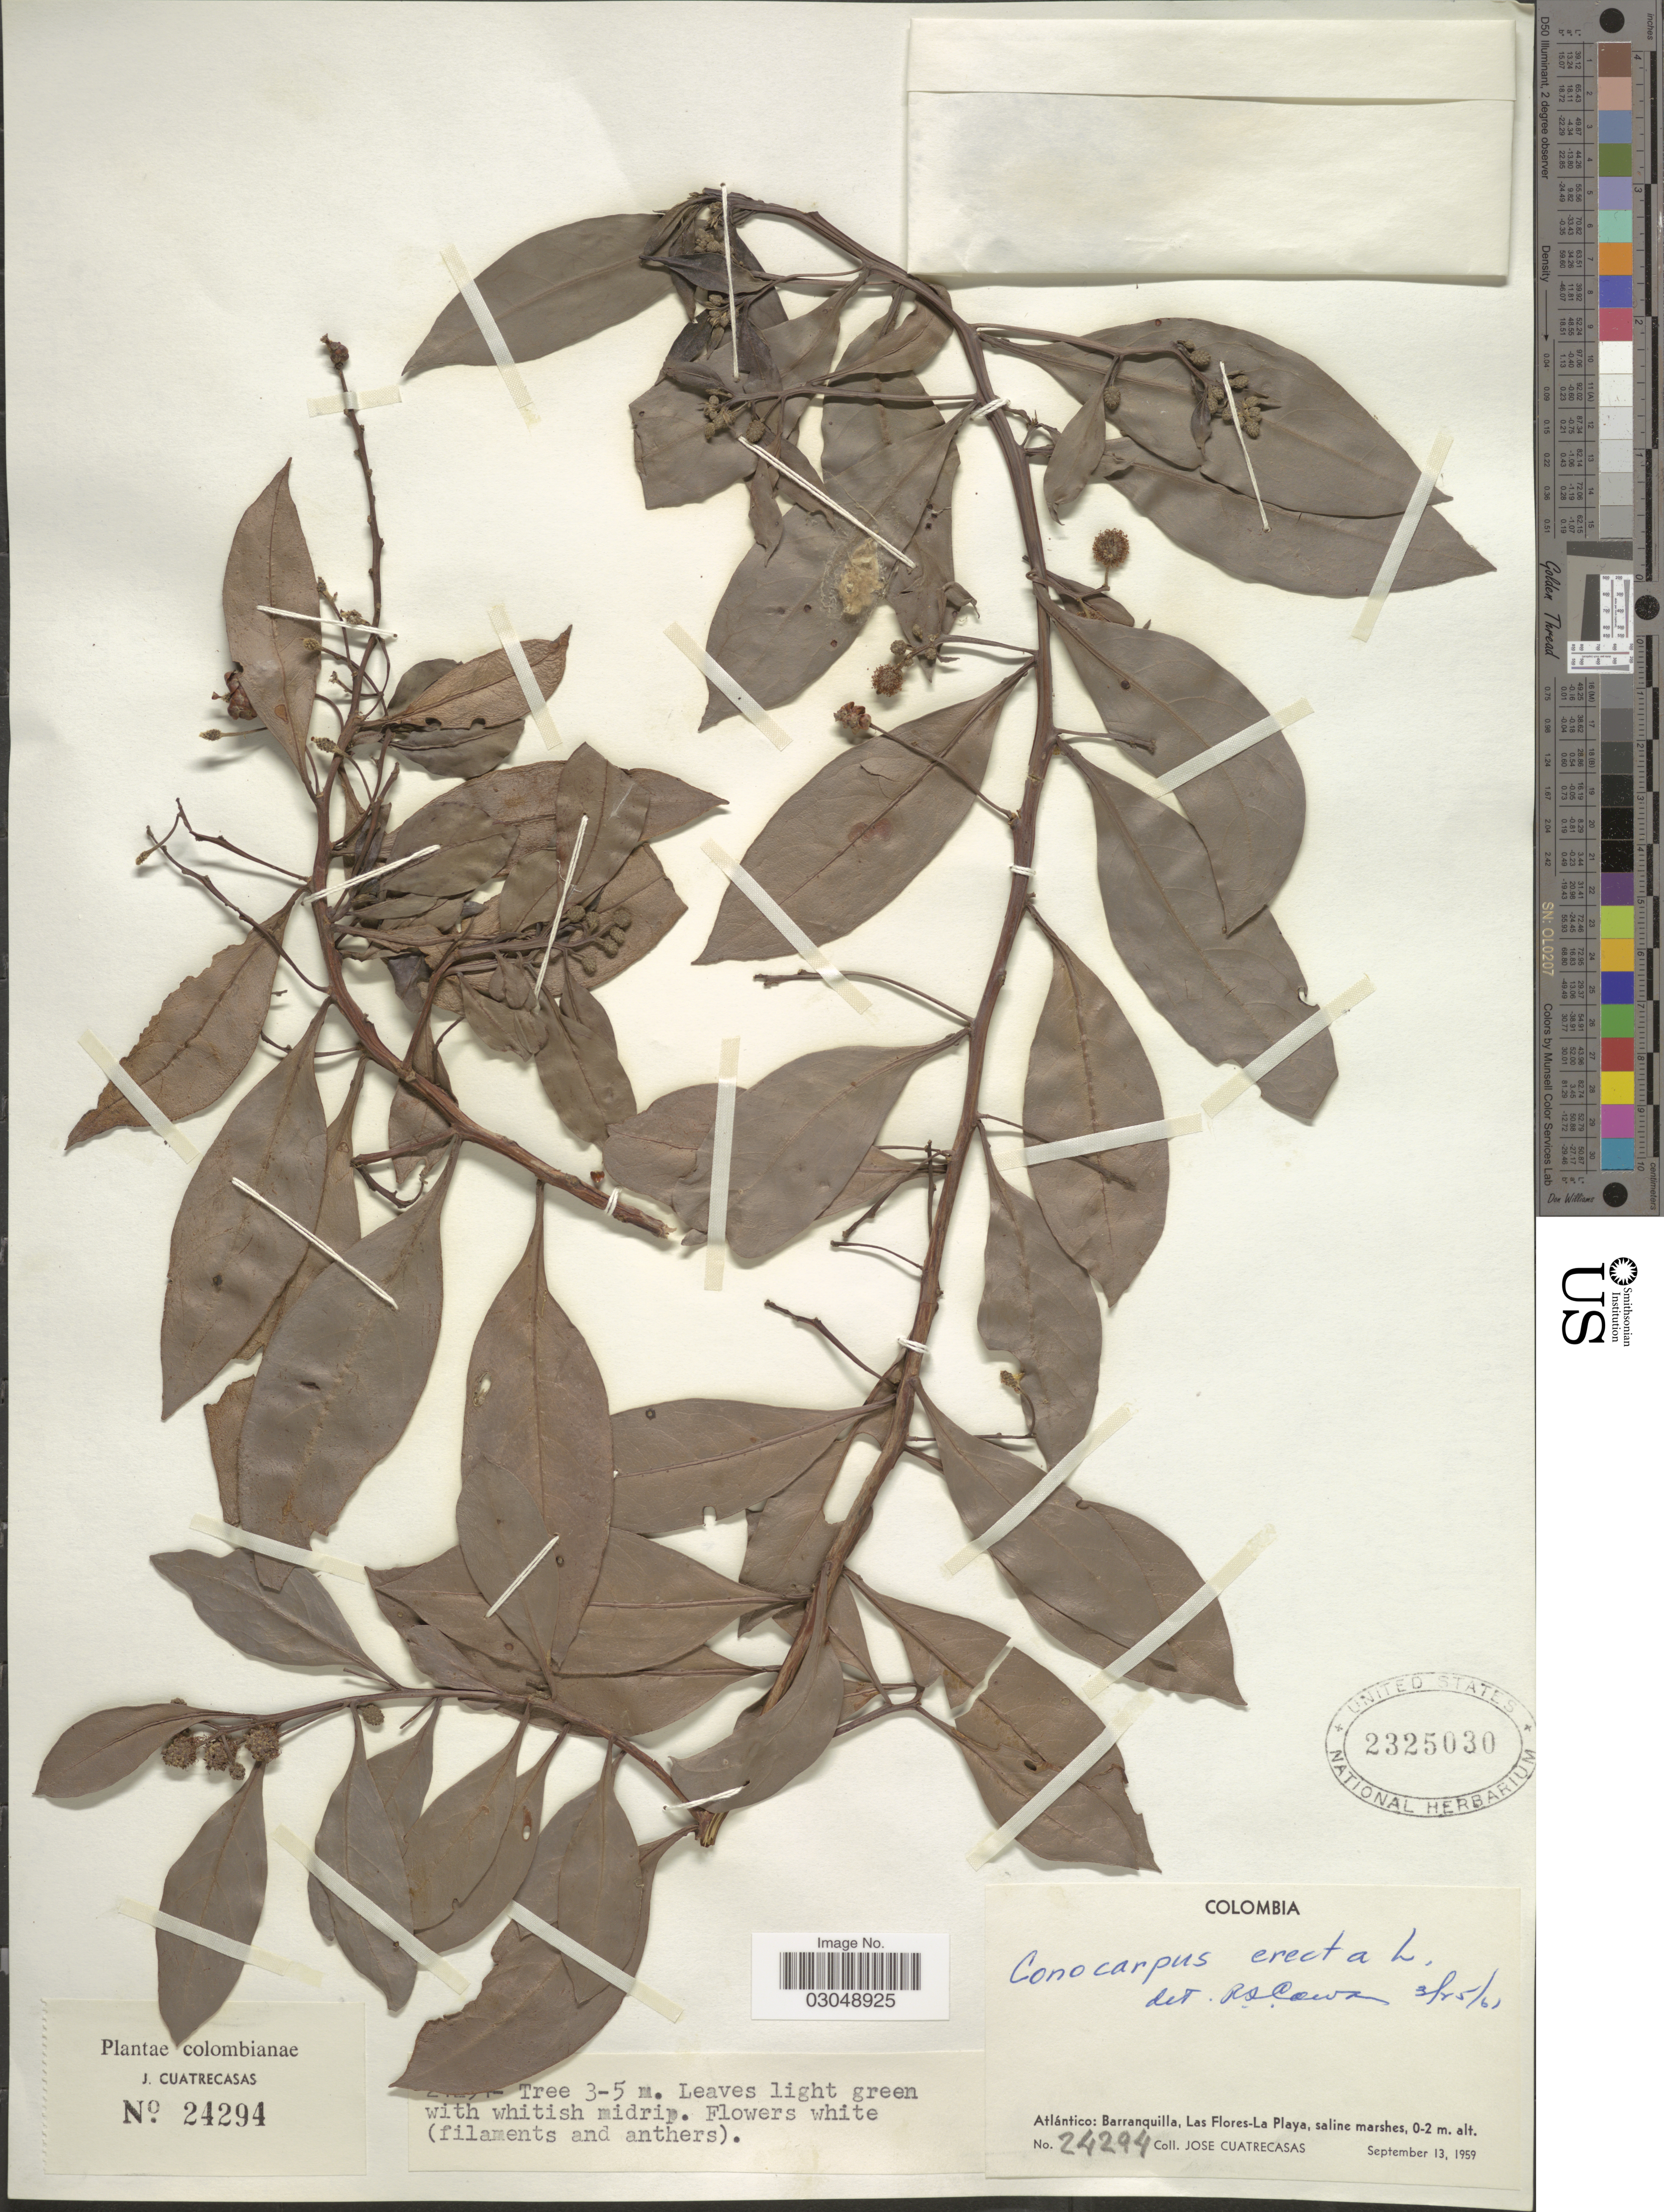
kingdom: Plantae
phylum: Tracheophyta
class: Magnoliopsida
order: Myrtales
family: Combretaceae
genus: Conocarpus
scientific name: Conocarpus erectus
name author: L.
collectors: J. Cuatrecasas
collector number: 24294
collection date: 1959-09-13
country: Colombia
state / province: Atlántico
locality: Barranquilla, Las Flores-La Playa, saline marshes.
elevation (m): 0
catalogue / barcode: US 2325030